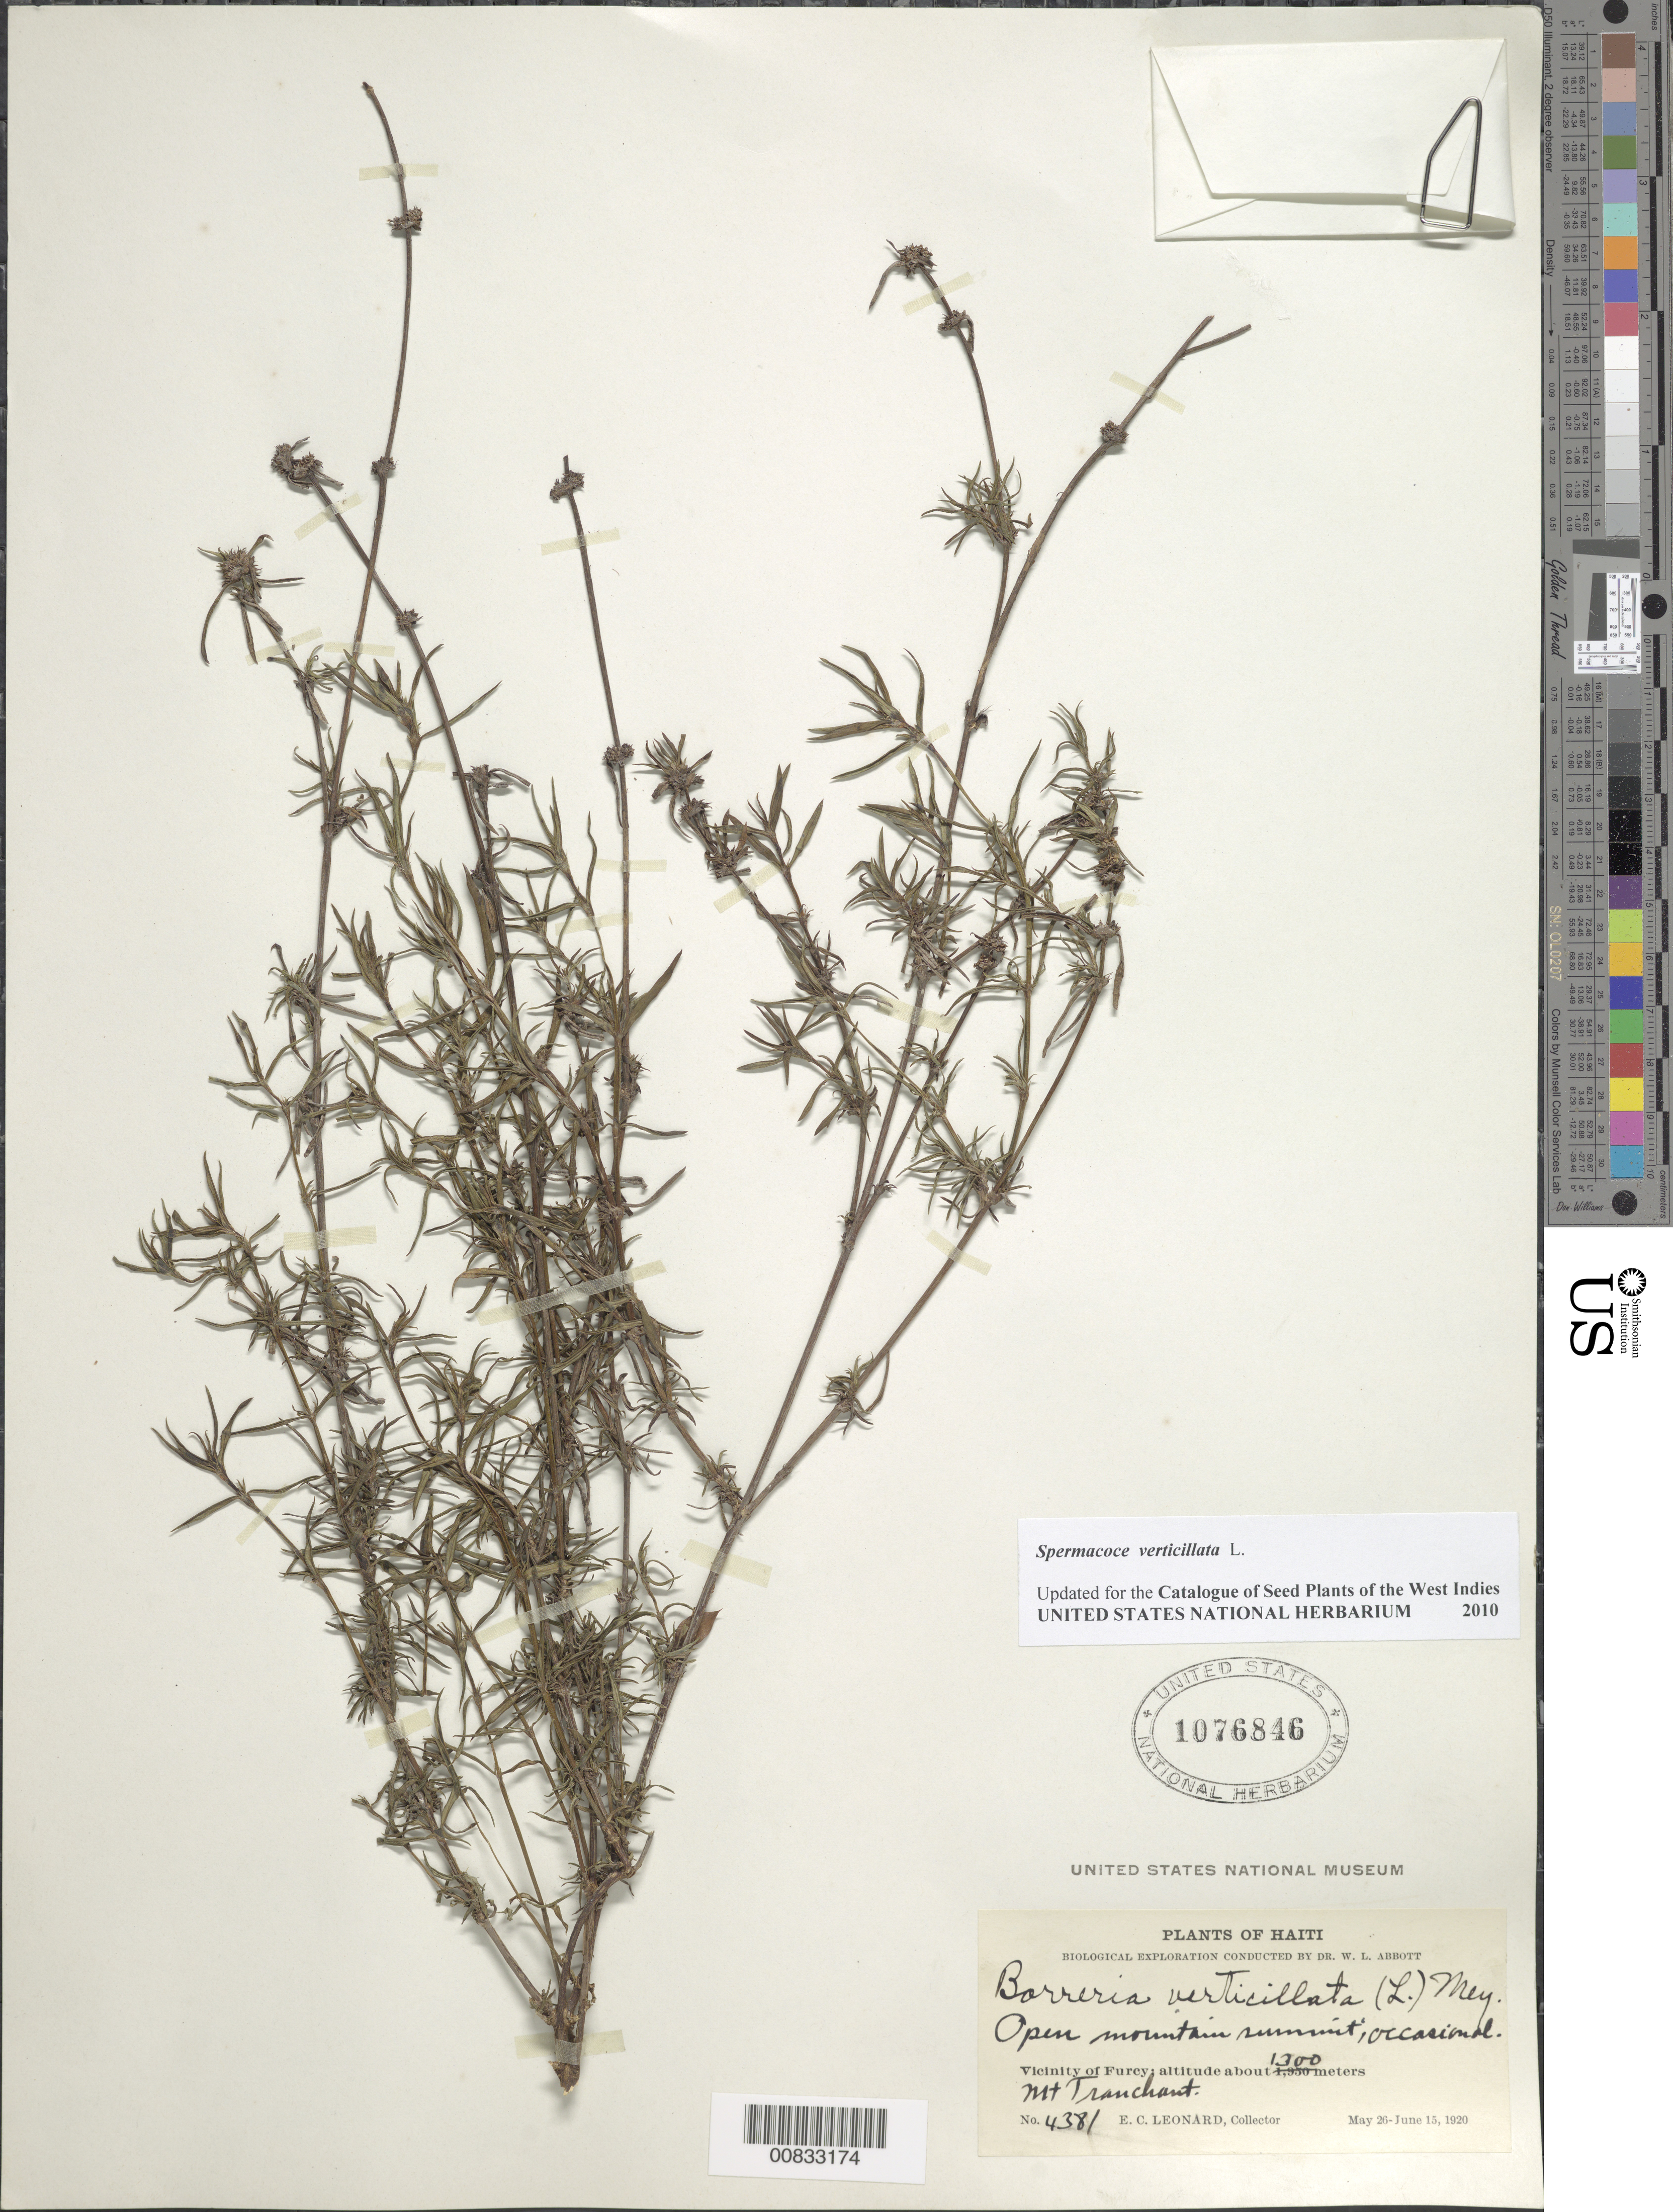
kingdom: Plantae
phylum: Tracheophyta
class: Magnoliopsida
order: Gentianales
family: Rubiaceae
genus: Spermacoce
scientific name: Spermacoce verticillata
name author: L.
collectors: E. C. Leonard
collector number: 4381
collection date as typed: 26 May 1920 to 15 Jun 1920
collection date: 1920-05-26/1920-06-15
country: Haiti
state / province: Ouest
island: Hispaniola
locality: Vicinity of Furcy, Mt. Tranchant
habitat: Open mountain summit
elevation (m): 1300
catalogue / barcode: US 1076846